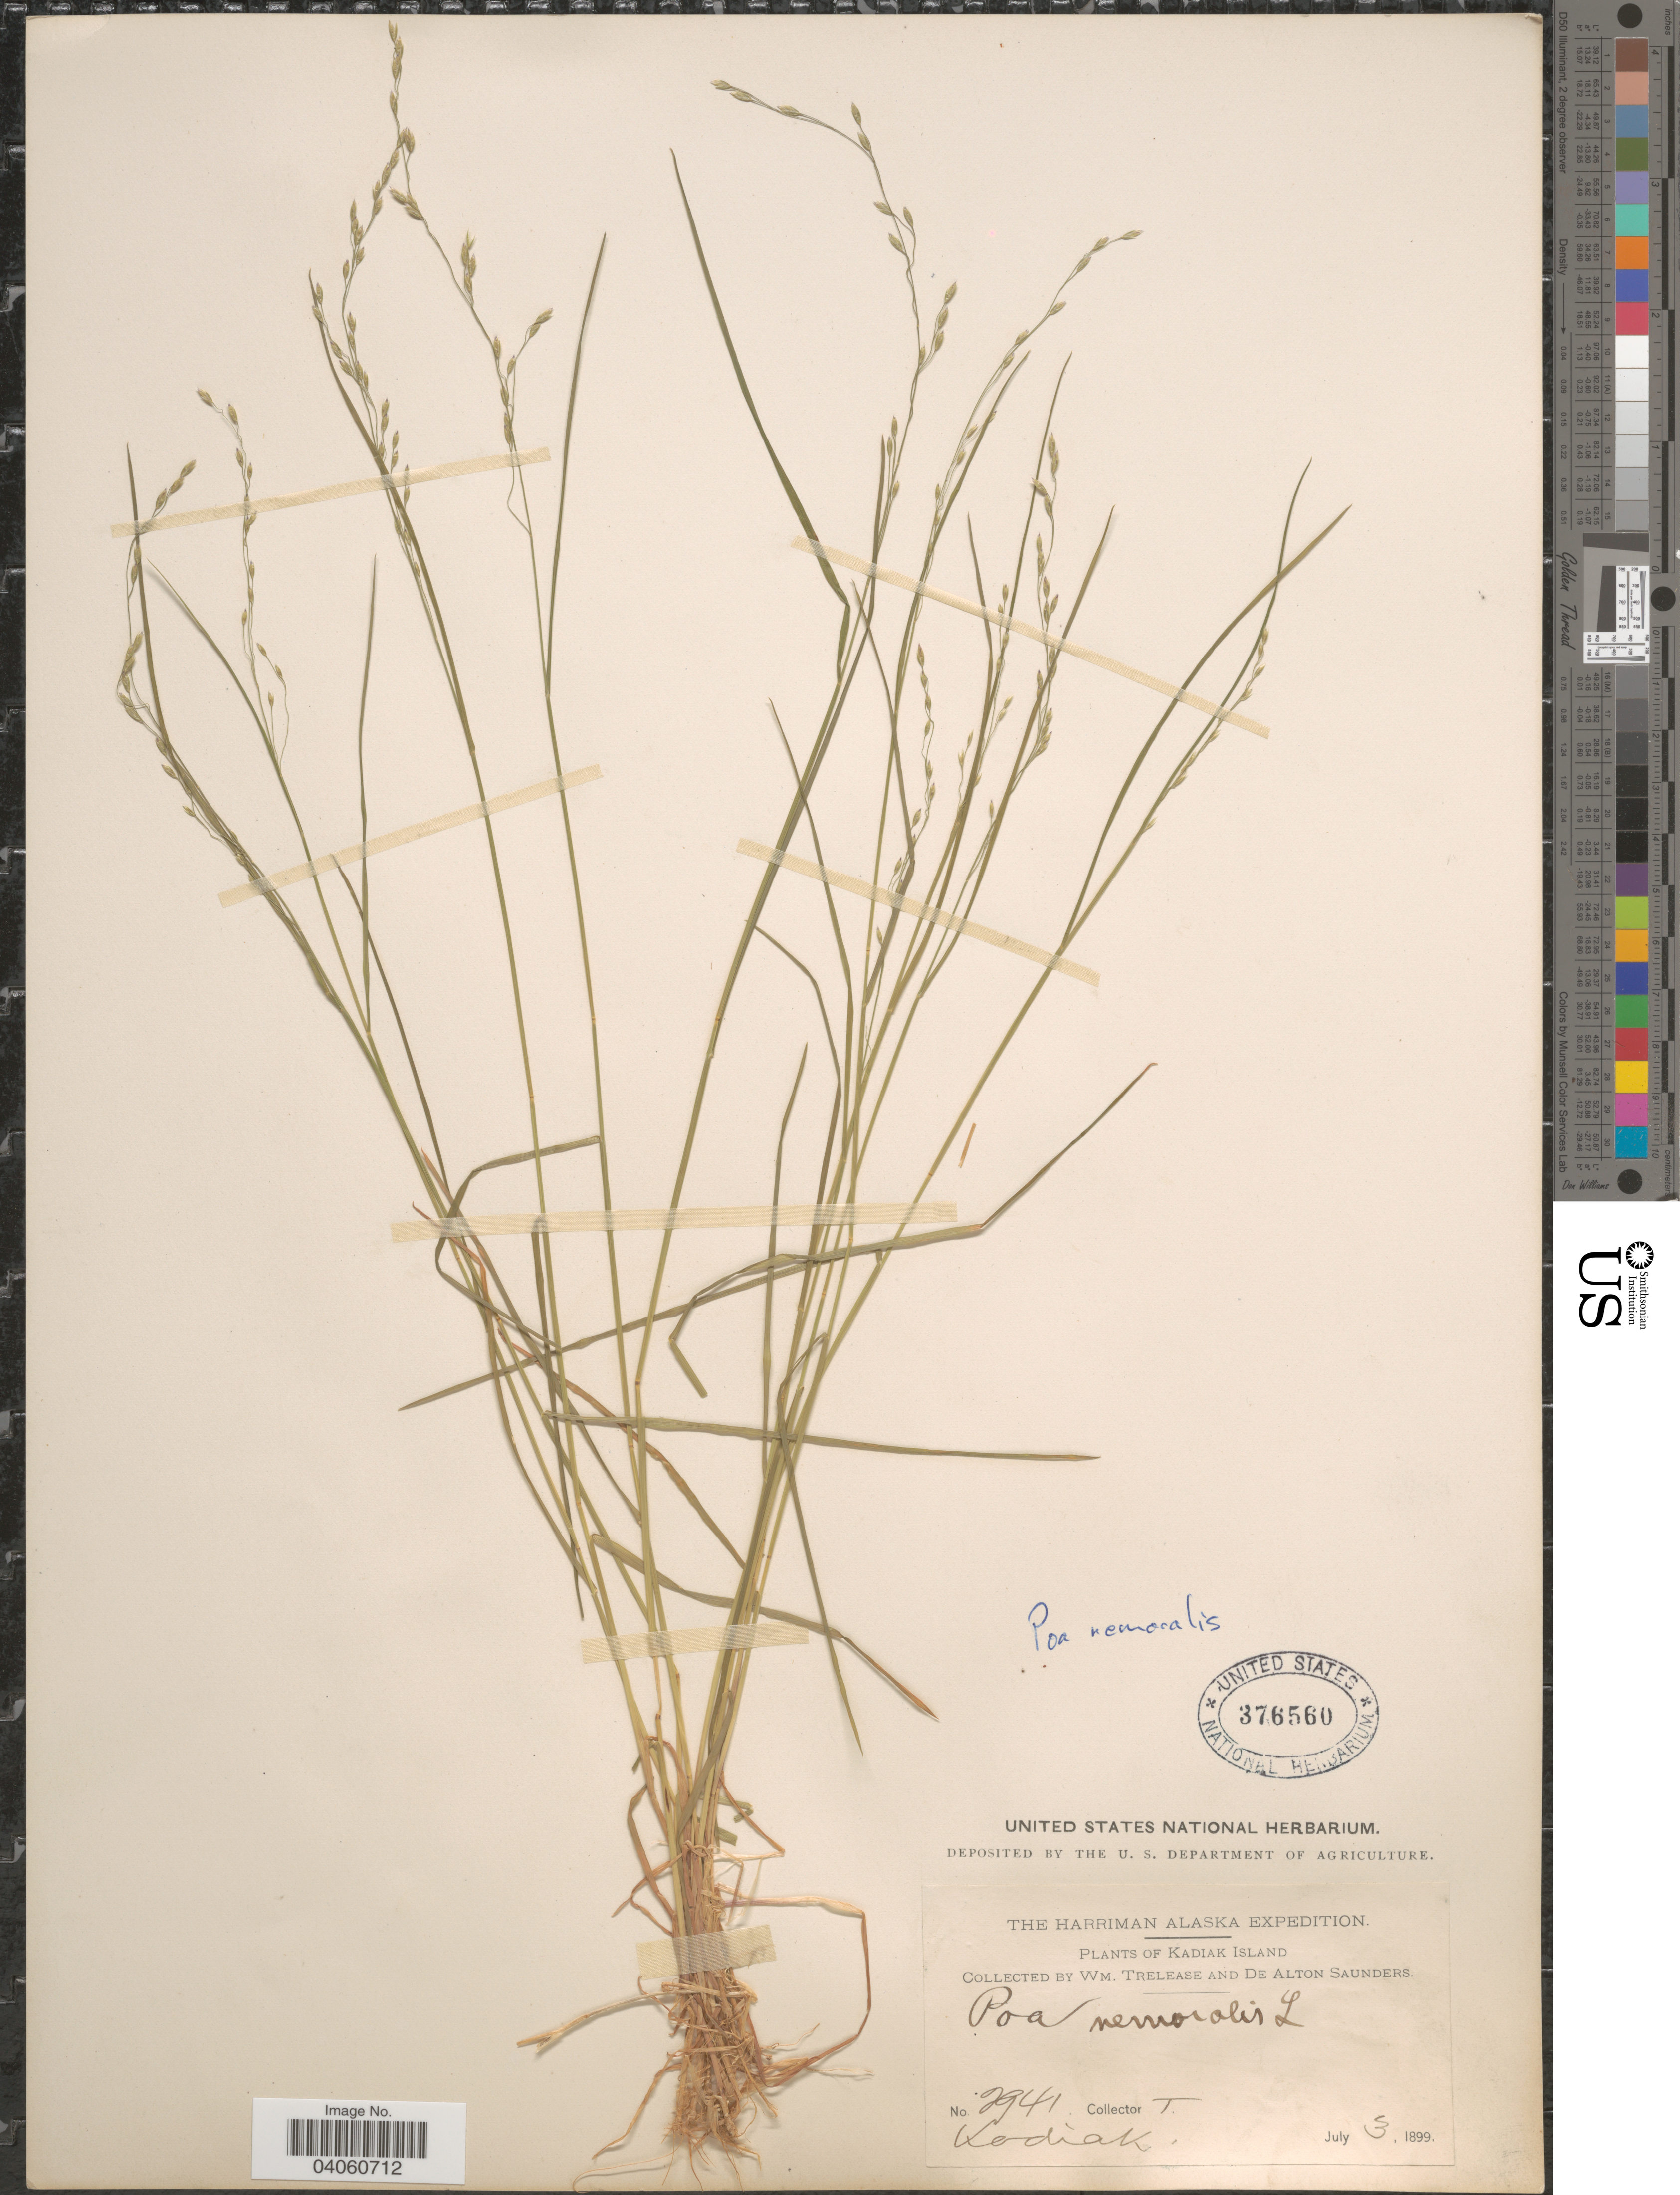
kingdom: Plantae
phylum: Tracheophyta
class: Liliopsida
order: Poales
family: Poaceae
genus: Poa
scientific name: Poa nemoralis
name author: L.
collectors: W. Trelease & D. A. Saunders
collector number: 2941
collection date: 1899-07-03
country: United States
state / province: Alaska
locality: Kadiak Island. Kodiak.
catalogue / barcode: US 376560